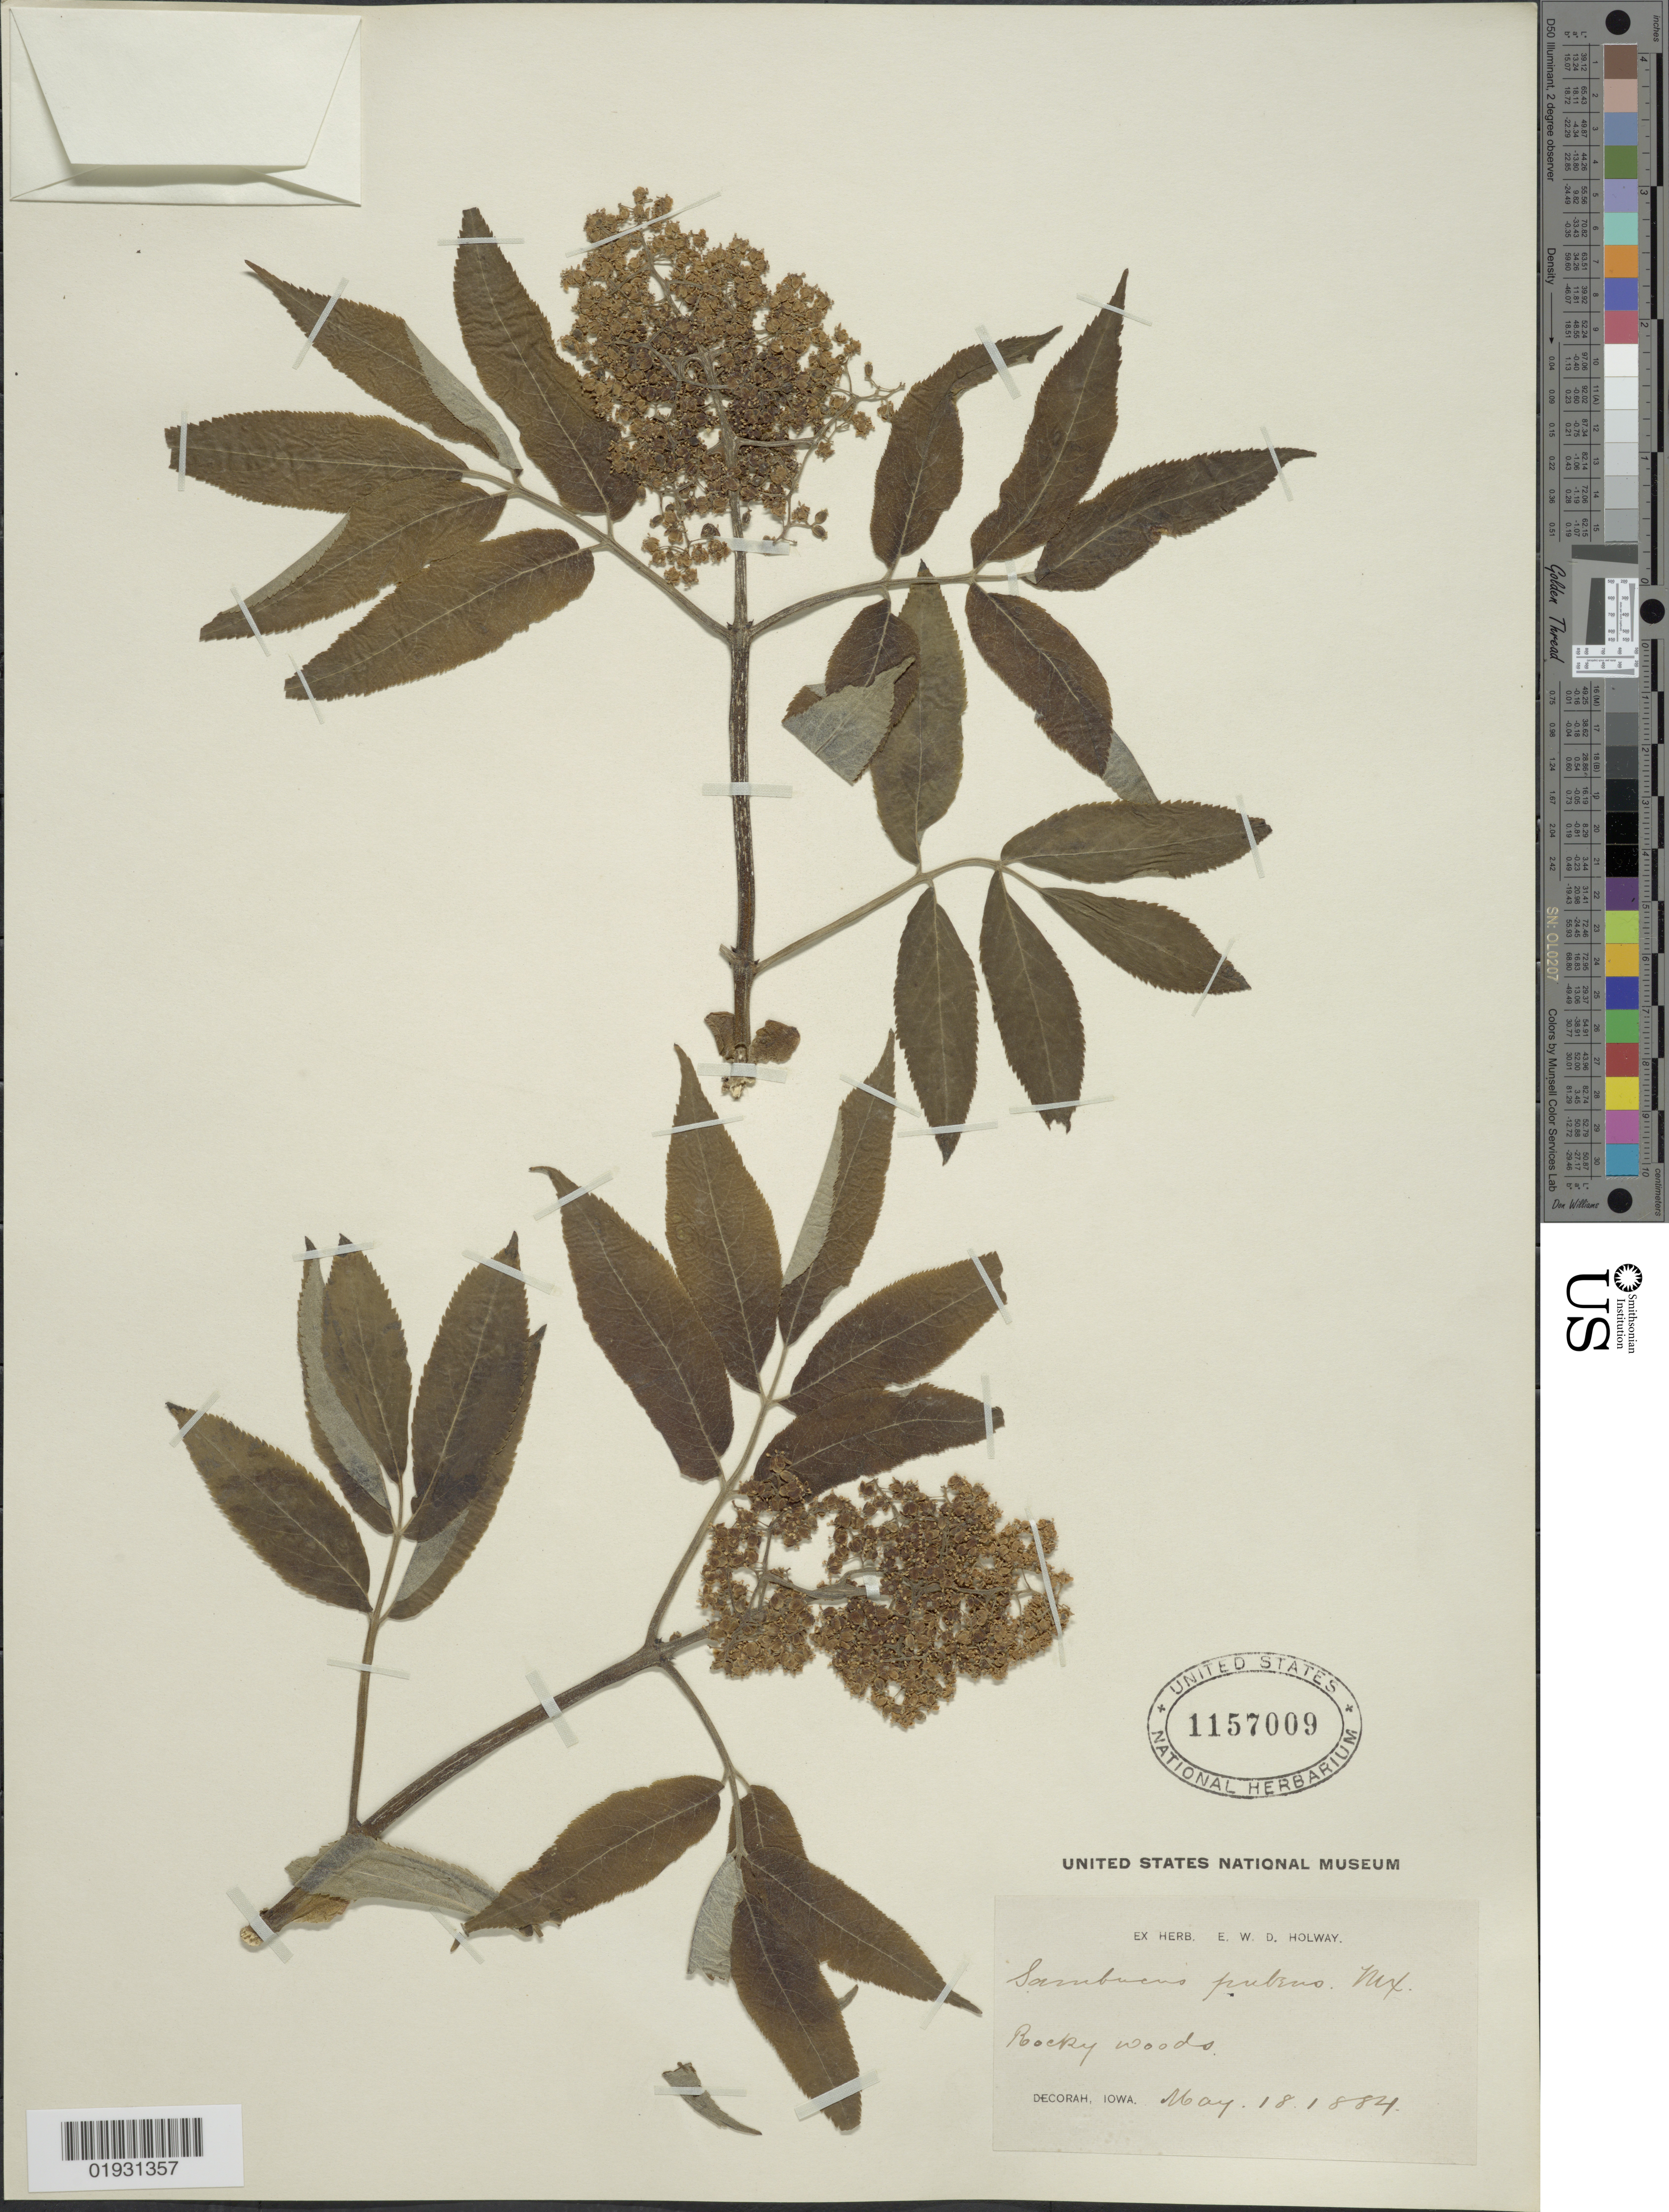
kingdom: Plantae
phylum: Tracheophyta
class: Magnoliopsida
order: Dipsacales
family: Viburnaceae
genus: Sambucus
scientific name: Sambucus racemosa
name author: L.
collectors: ex herb. E.W.D. Holway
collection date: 1884-05-18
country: United States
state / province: Iowa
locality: Decorah.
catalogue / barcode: US 1157009